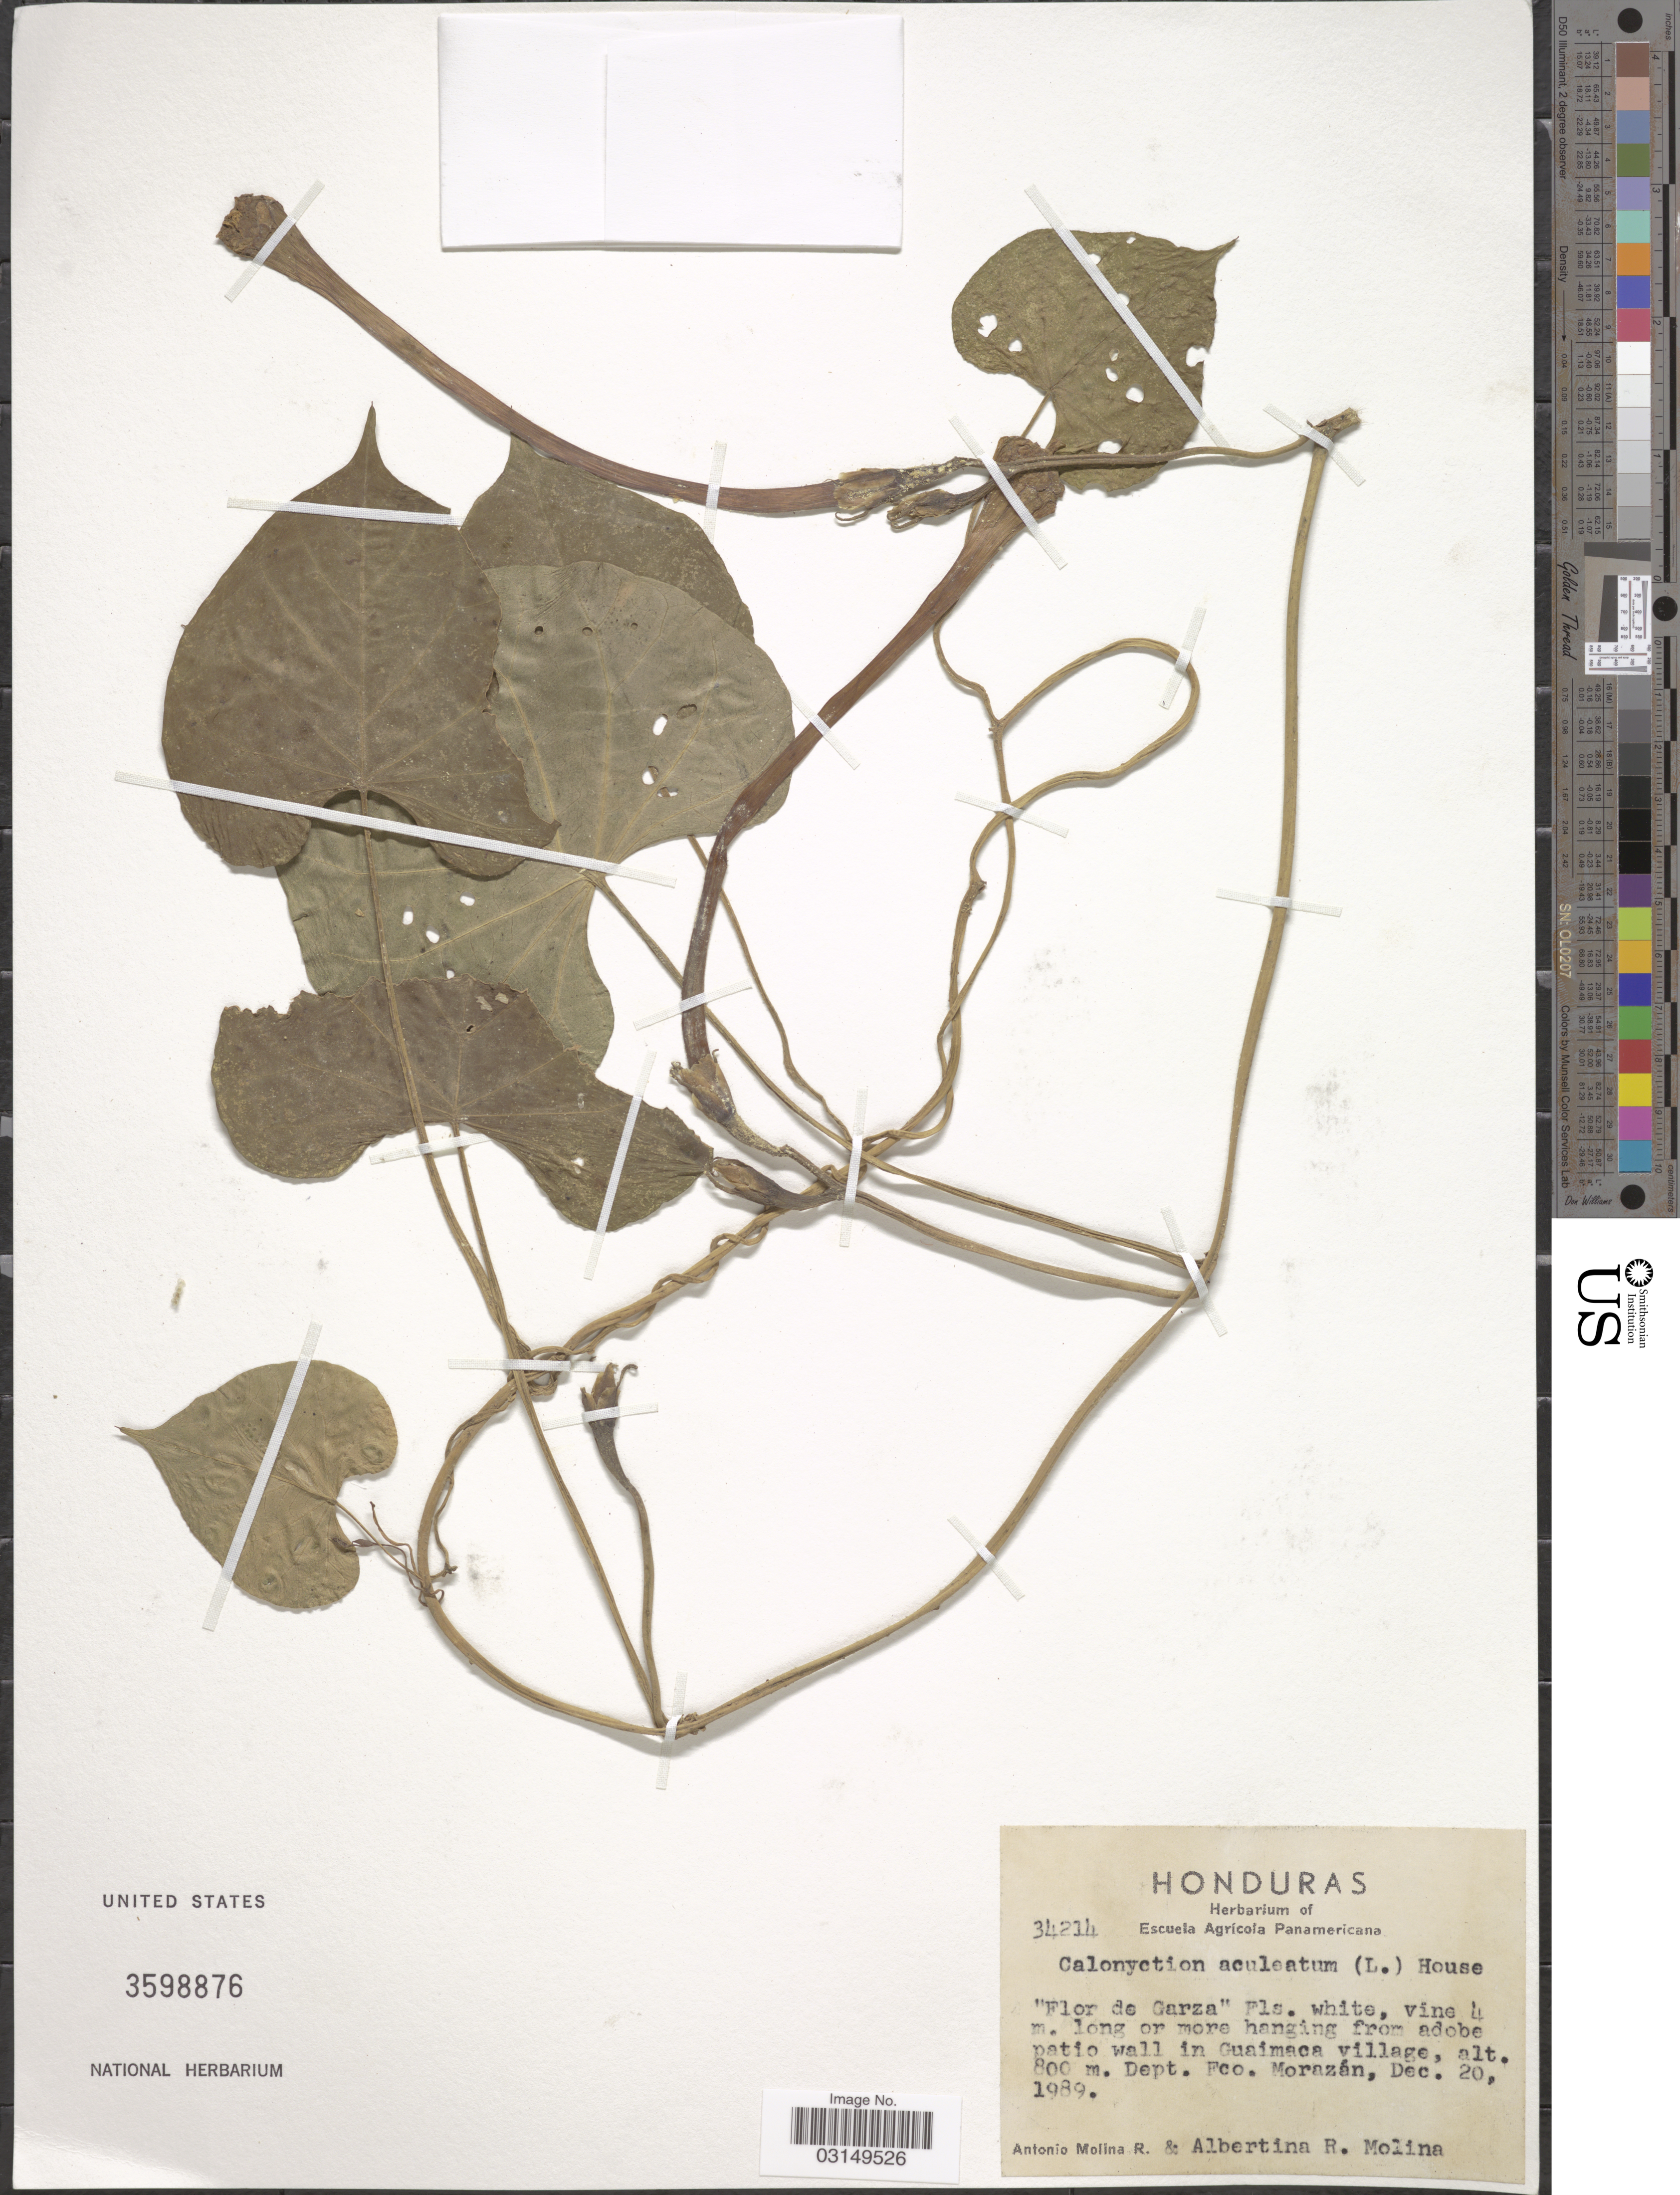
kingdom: Plantae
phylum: Tracheophyta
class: Magnoliopsida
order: Solanales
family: Convolvulaceae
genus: Ipomoea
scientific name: Ipomoea alba L.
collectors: A. Molina R. & A. R. Molina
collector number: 34214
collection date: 1989-12-20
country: Honduras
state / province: Fco. Morazán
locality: In Guaimaca village, Dept. Fco. Morazán.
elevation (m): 800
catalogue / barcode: US 3598876